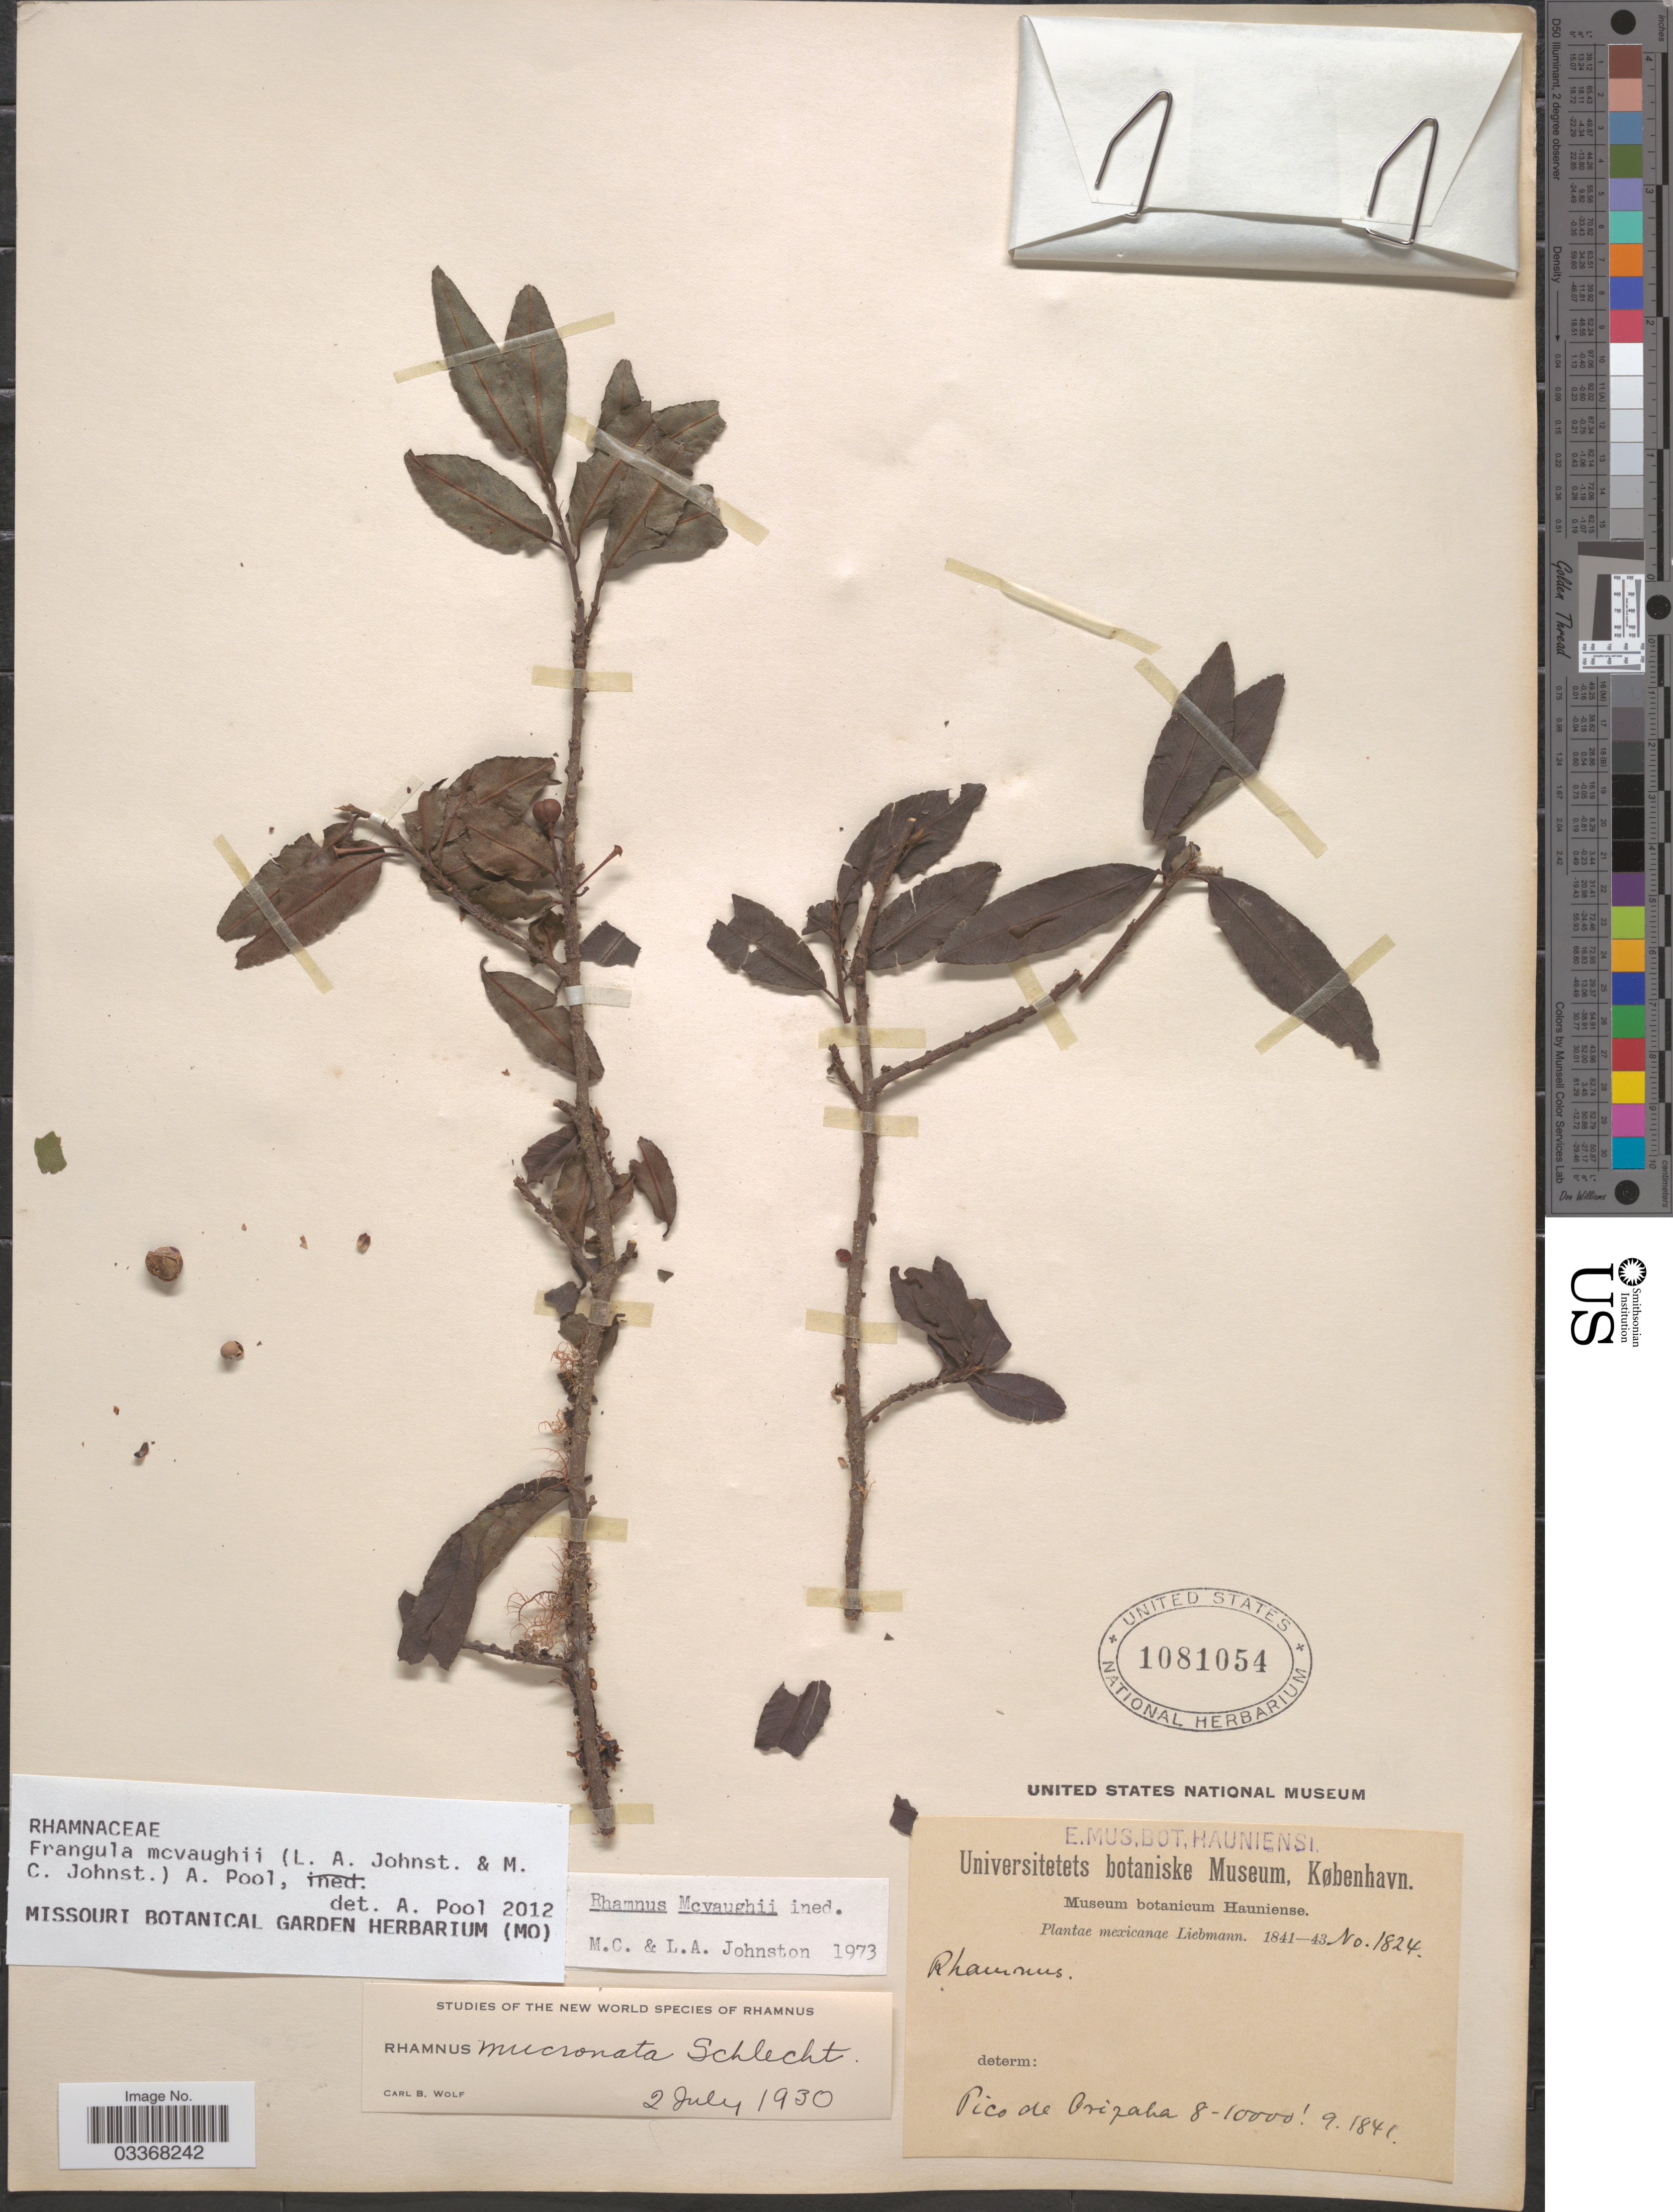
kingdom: Plantae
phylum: Tracheophyta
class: Magnoliopsida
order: Rosales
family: Rhamnaceae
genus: Frangula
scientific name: Frangula mcvaughii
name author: (L.A. Johnst. & M.C. Johnst.) A. Pool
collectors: Liebmann, --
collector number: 1824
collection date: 1841-09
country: Mexico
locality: Pico de Orizaba.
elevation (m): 2438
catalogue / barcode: US 1081054